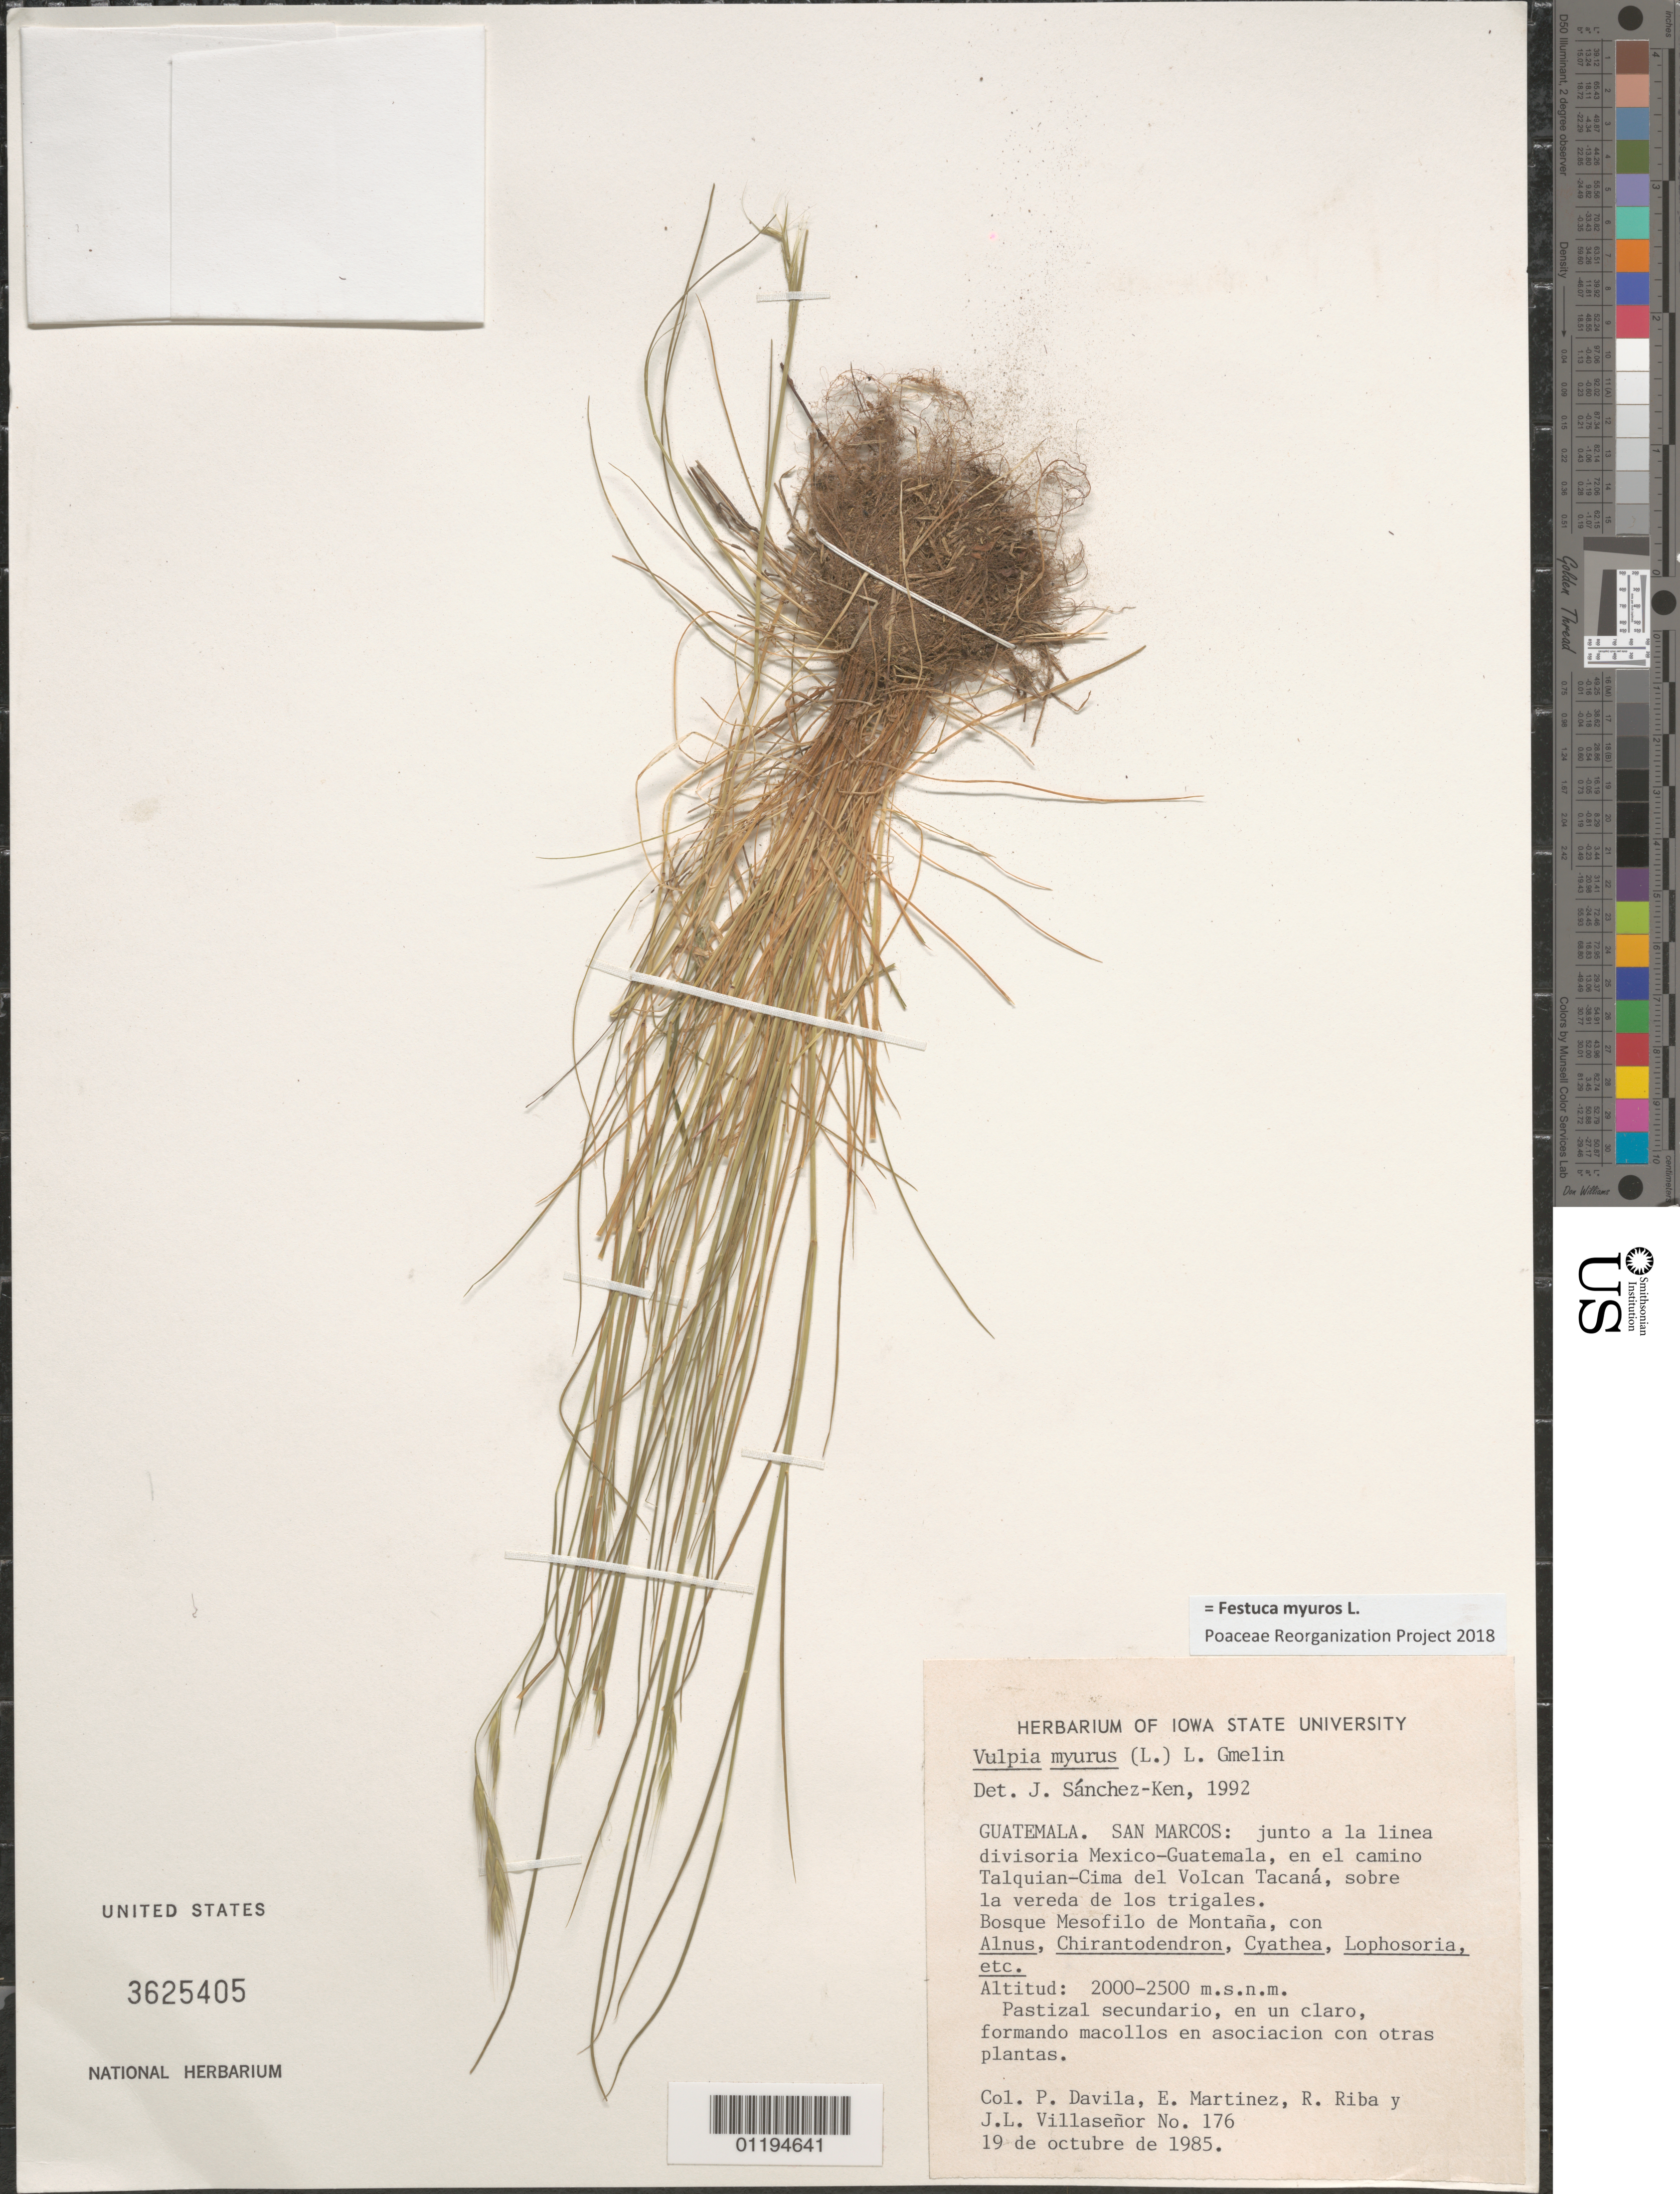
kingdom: Plantae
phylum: Tracheophyta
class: Liliopsida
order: Poales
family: Poaceae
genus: Festuca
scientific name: Festuca myuros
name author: L.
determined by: Poaceae Reorganization Project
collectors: P. Dávila, E. Martínez, R. Riba & J. L. Villasenor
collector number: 176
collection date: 1985-10-19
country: Guatemala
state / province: San Marcos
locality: on the border between Mexico and Guatemala on the road between Talquian and Tacana Volcano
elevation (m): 2000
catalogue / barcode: US 3625405